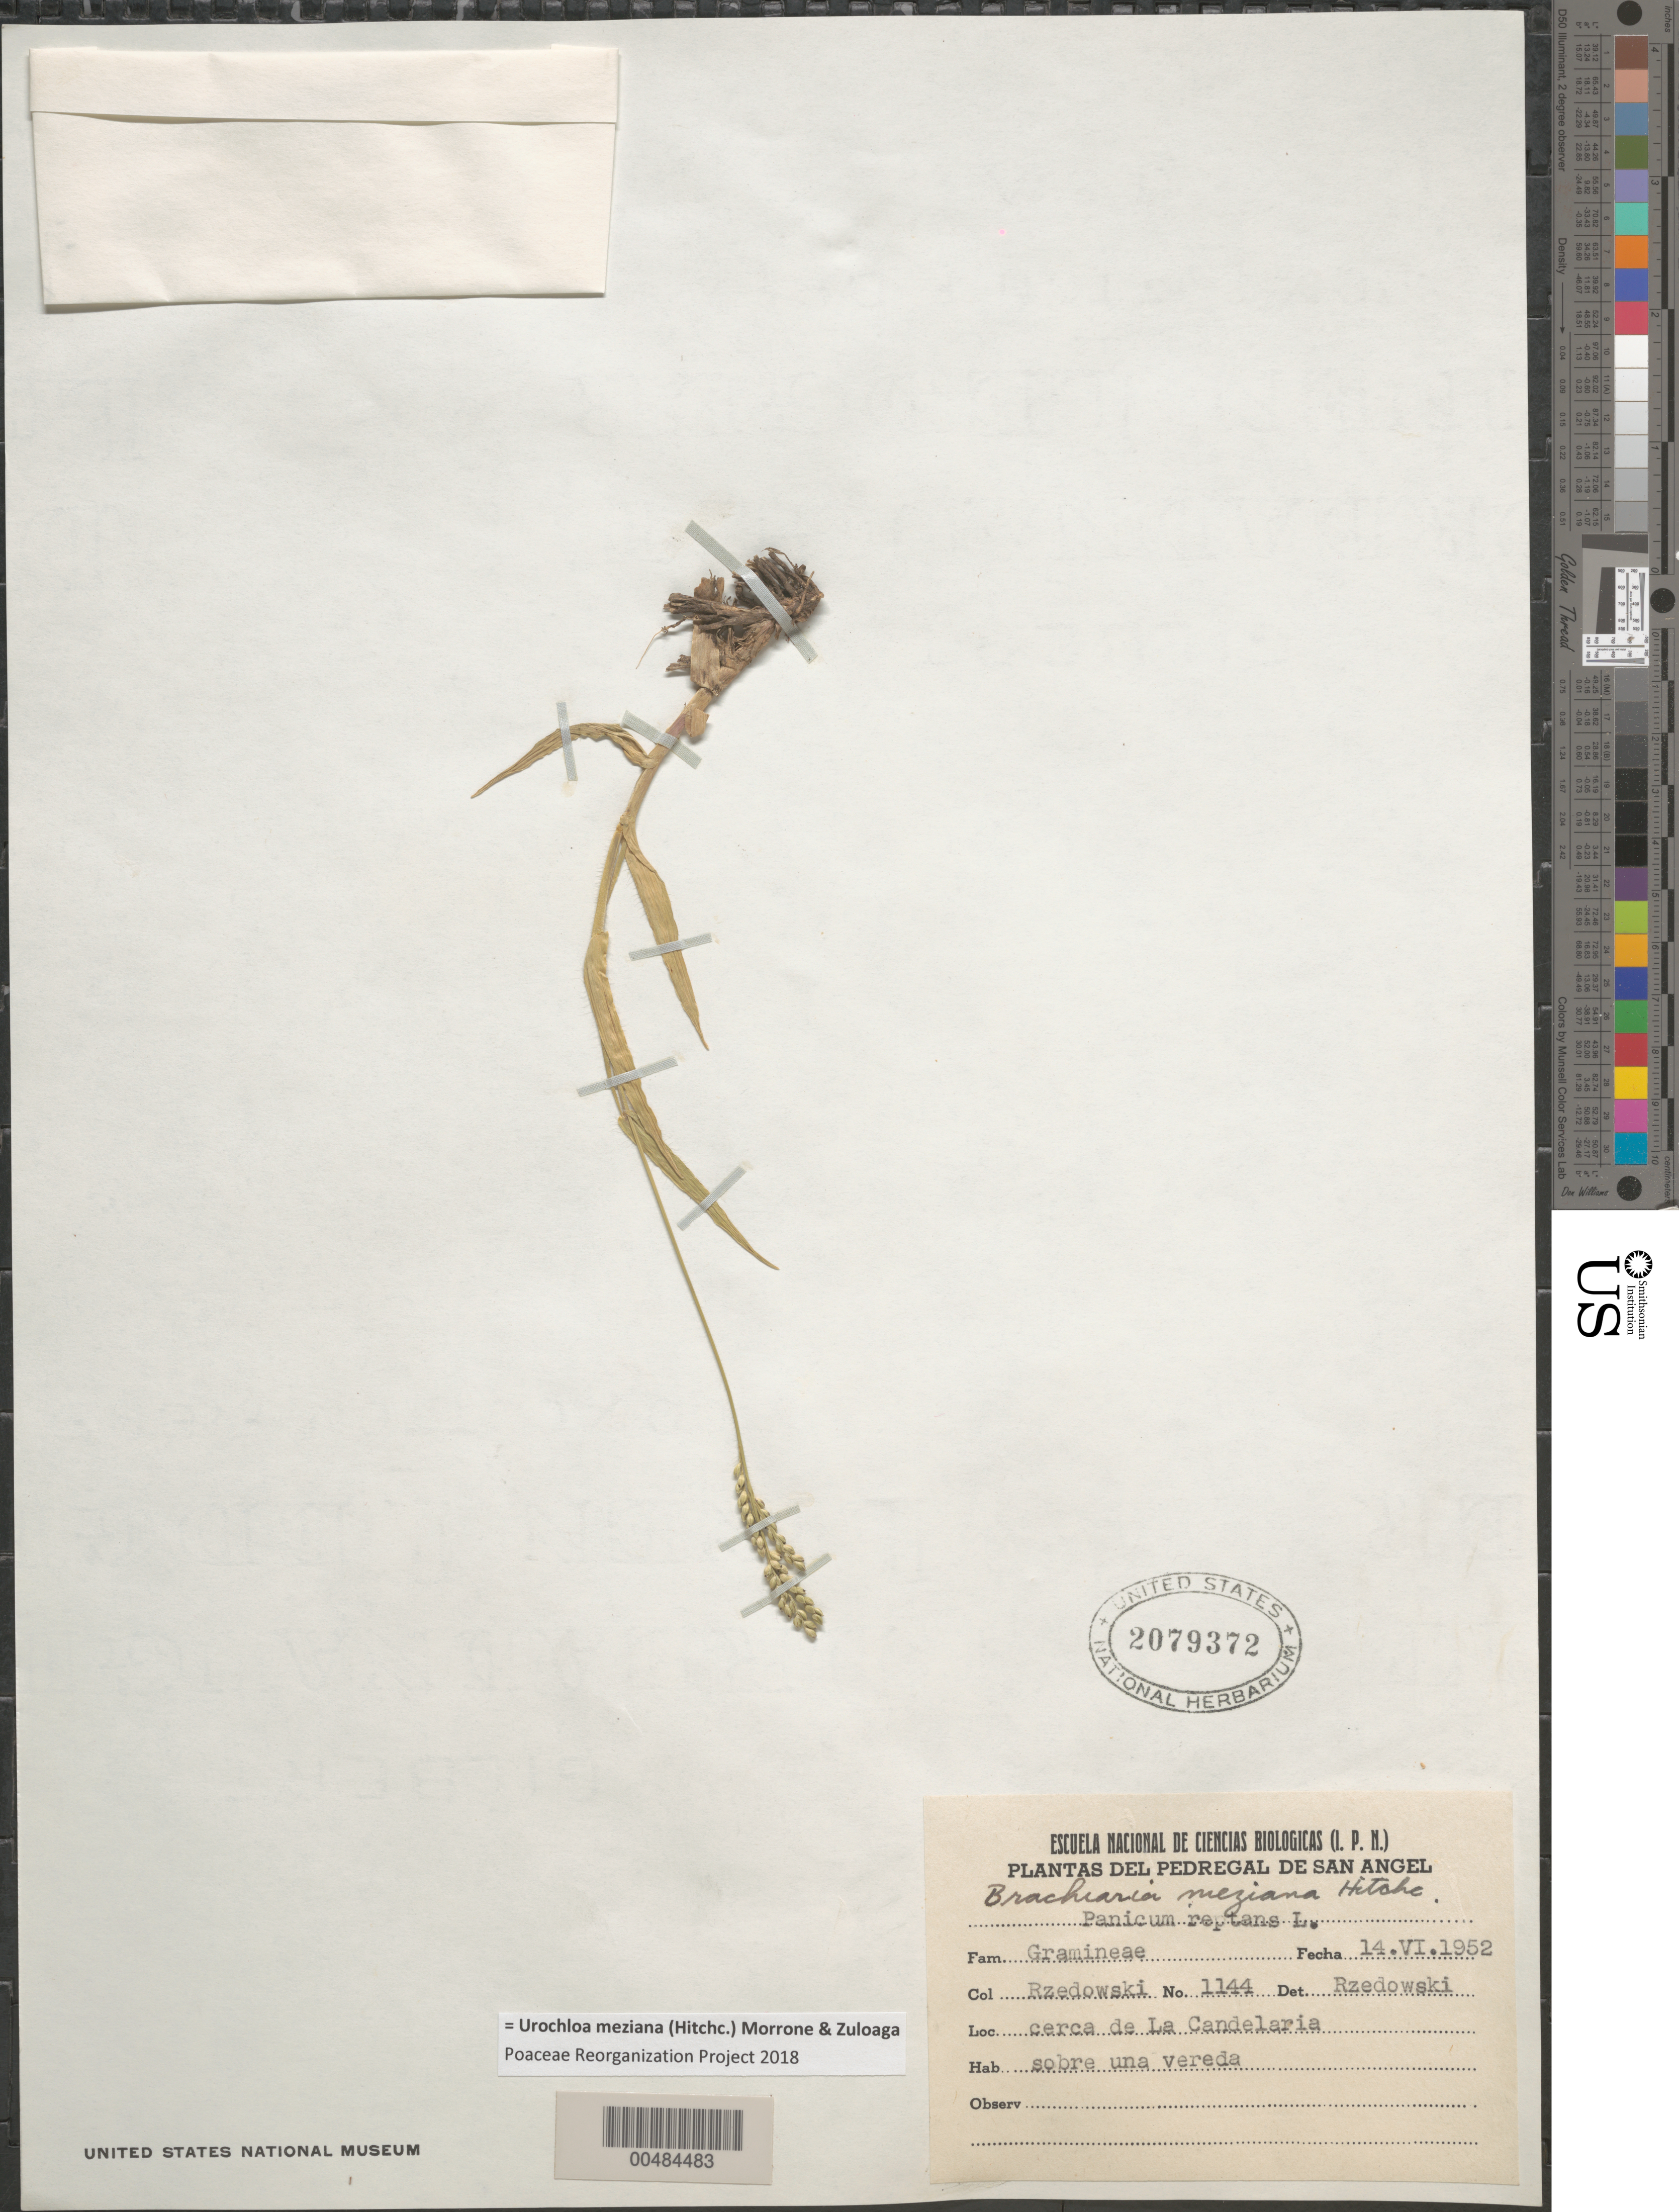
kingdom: Plantae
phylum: Tracheophyta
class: Liliopsida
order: Poales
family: Poaceae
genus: Brachiaria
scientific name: Brachiaria meziana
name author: Hitchc.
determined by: Rzedowski, J.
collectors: J. Rzedowski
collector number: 1144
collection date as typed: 14 Jun 1952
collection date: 1952-06-14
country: Mexico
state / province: Distrito Federal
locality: Pedregal de San Angel, cerca de La Candelaria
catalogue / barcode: US 2079372